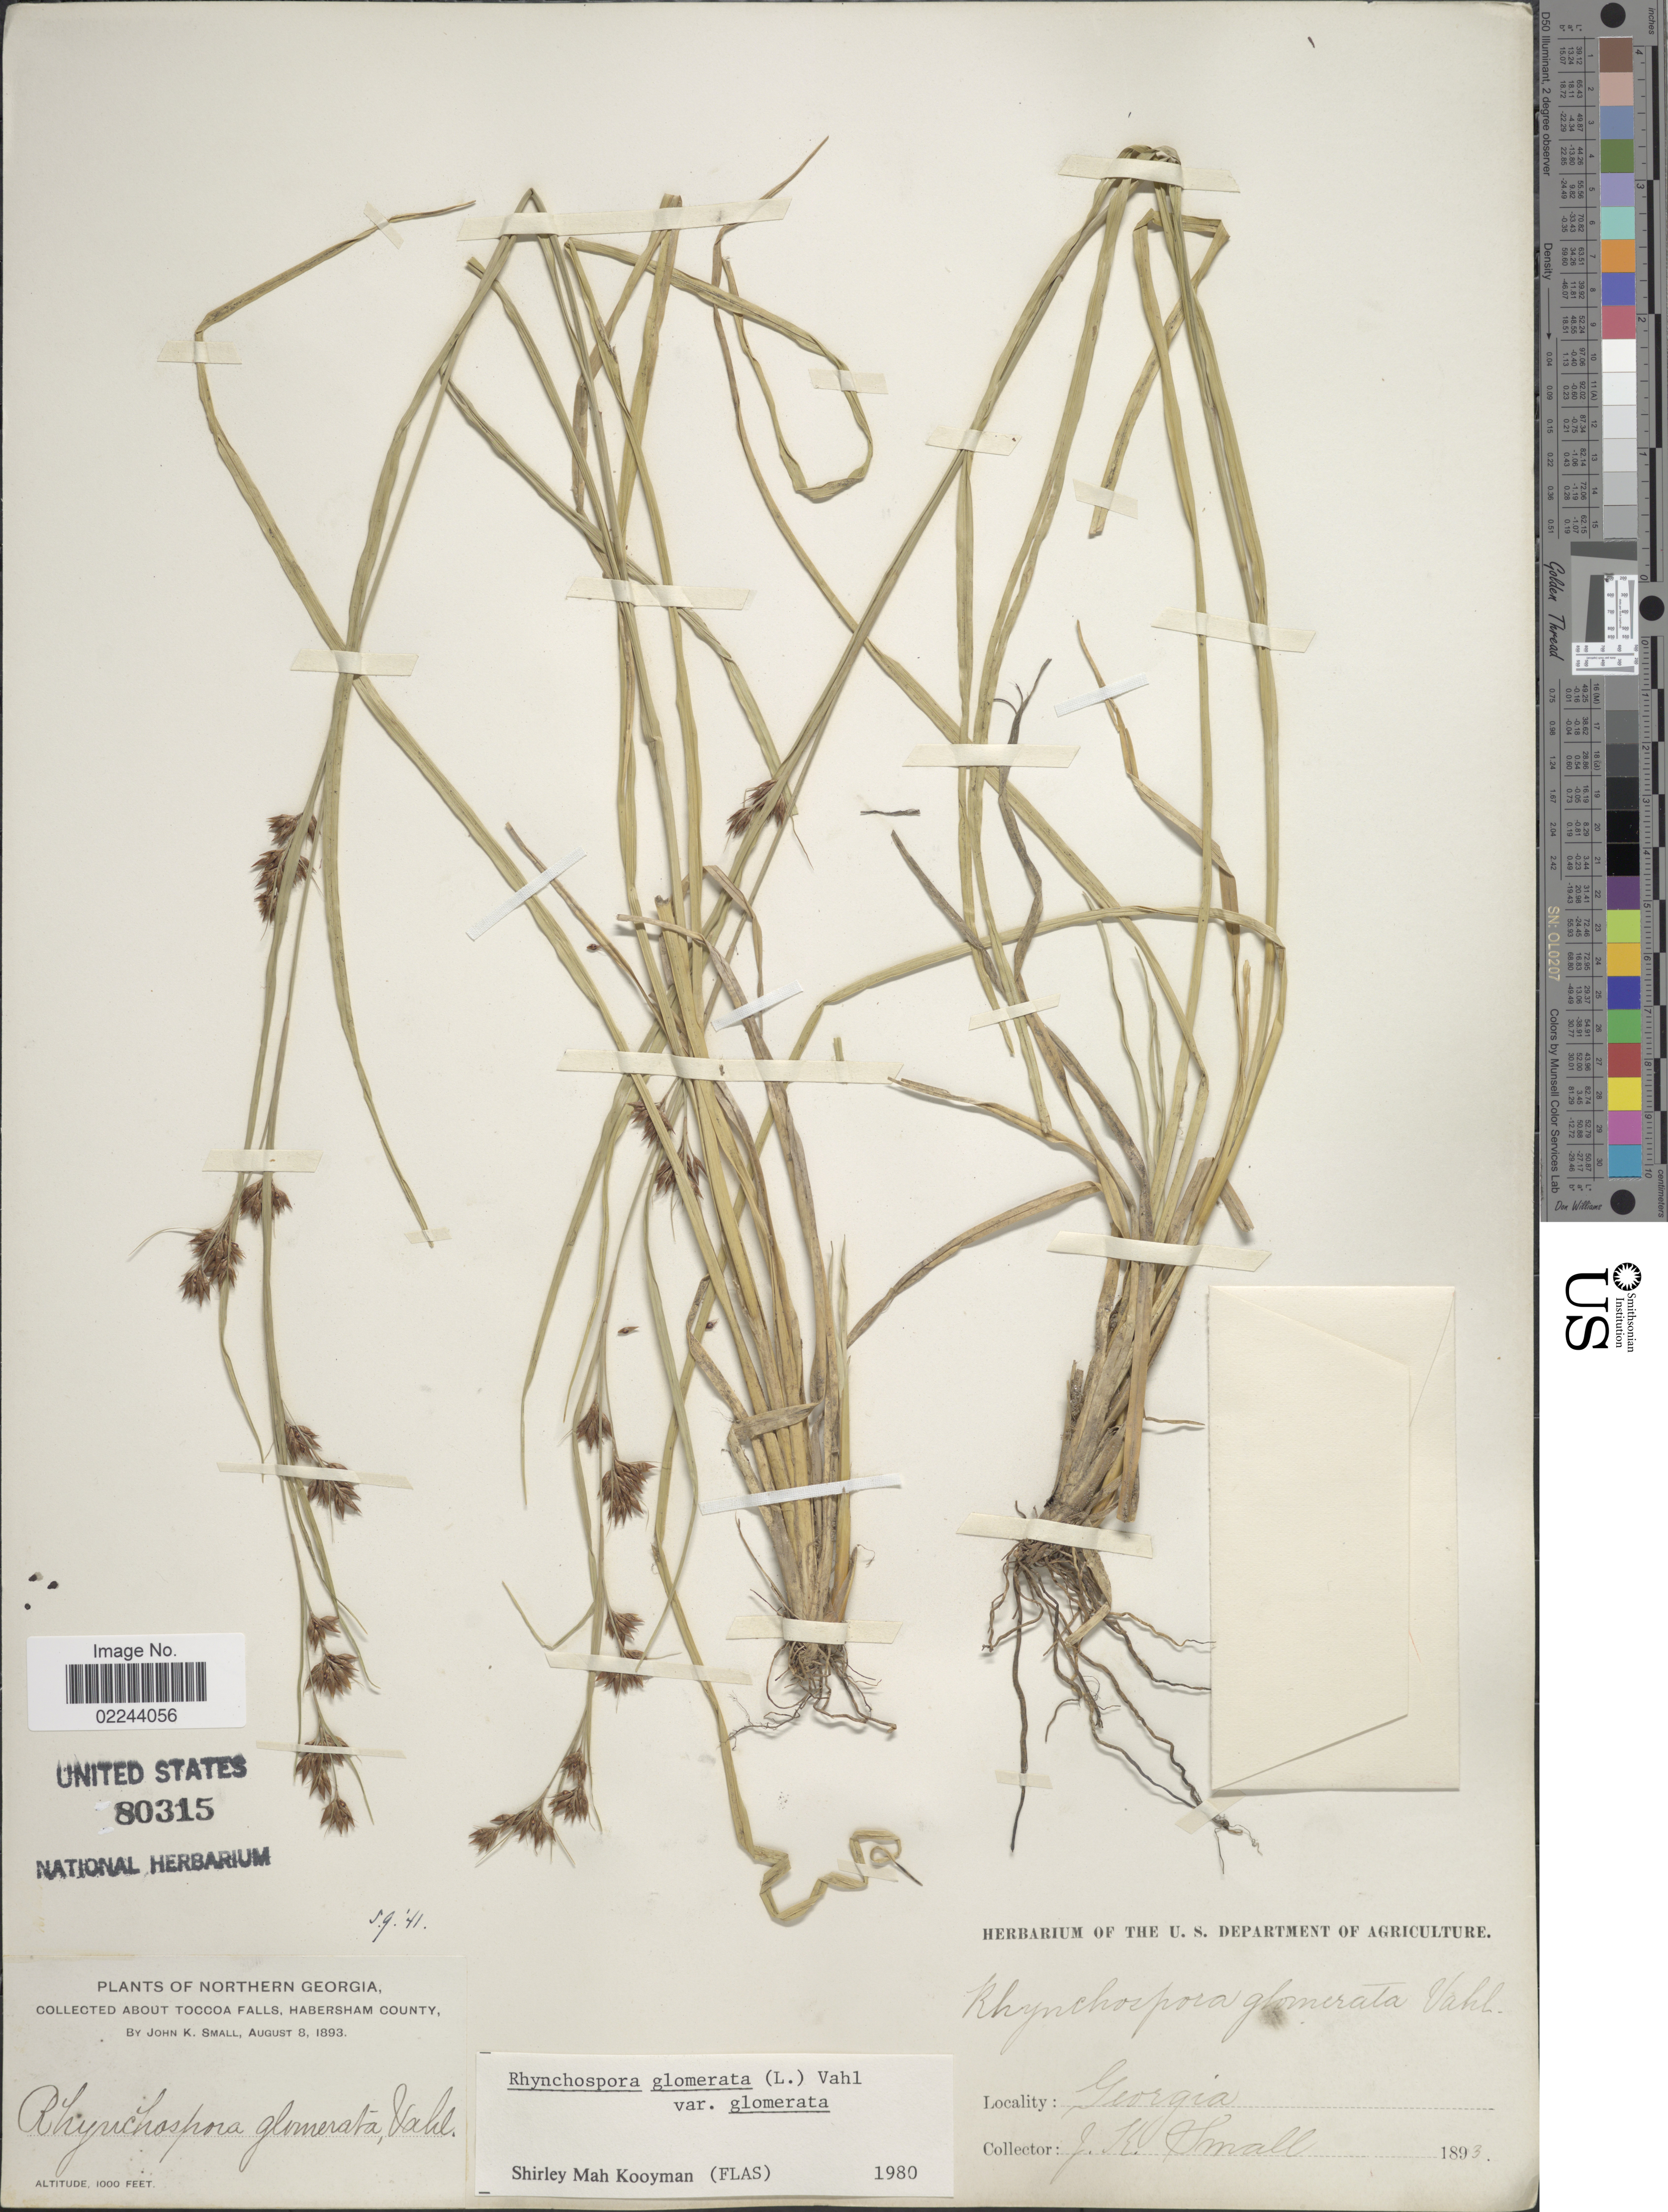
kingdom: Plantae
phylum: Tracheophyta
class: Liliopsida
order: Poales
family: Cyperaceae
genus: Rhynchospora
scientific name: Rhynchospora glomerata var. glomerata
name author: (L.) Vahl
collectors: J. K. Small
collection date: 1893-08-08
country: United States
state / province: Georgia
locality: Northern Georgia, about Toccoa Falls, Habersham County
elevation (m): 305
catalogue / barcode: US 80315